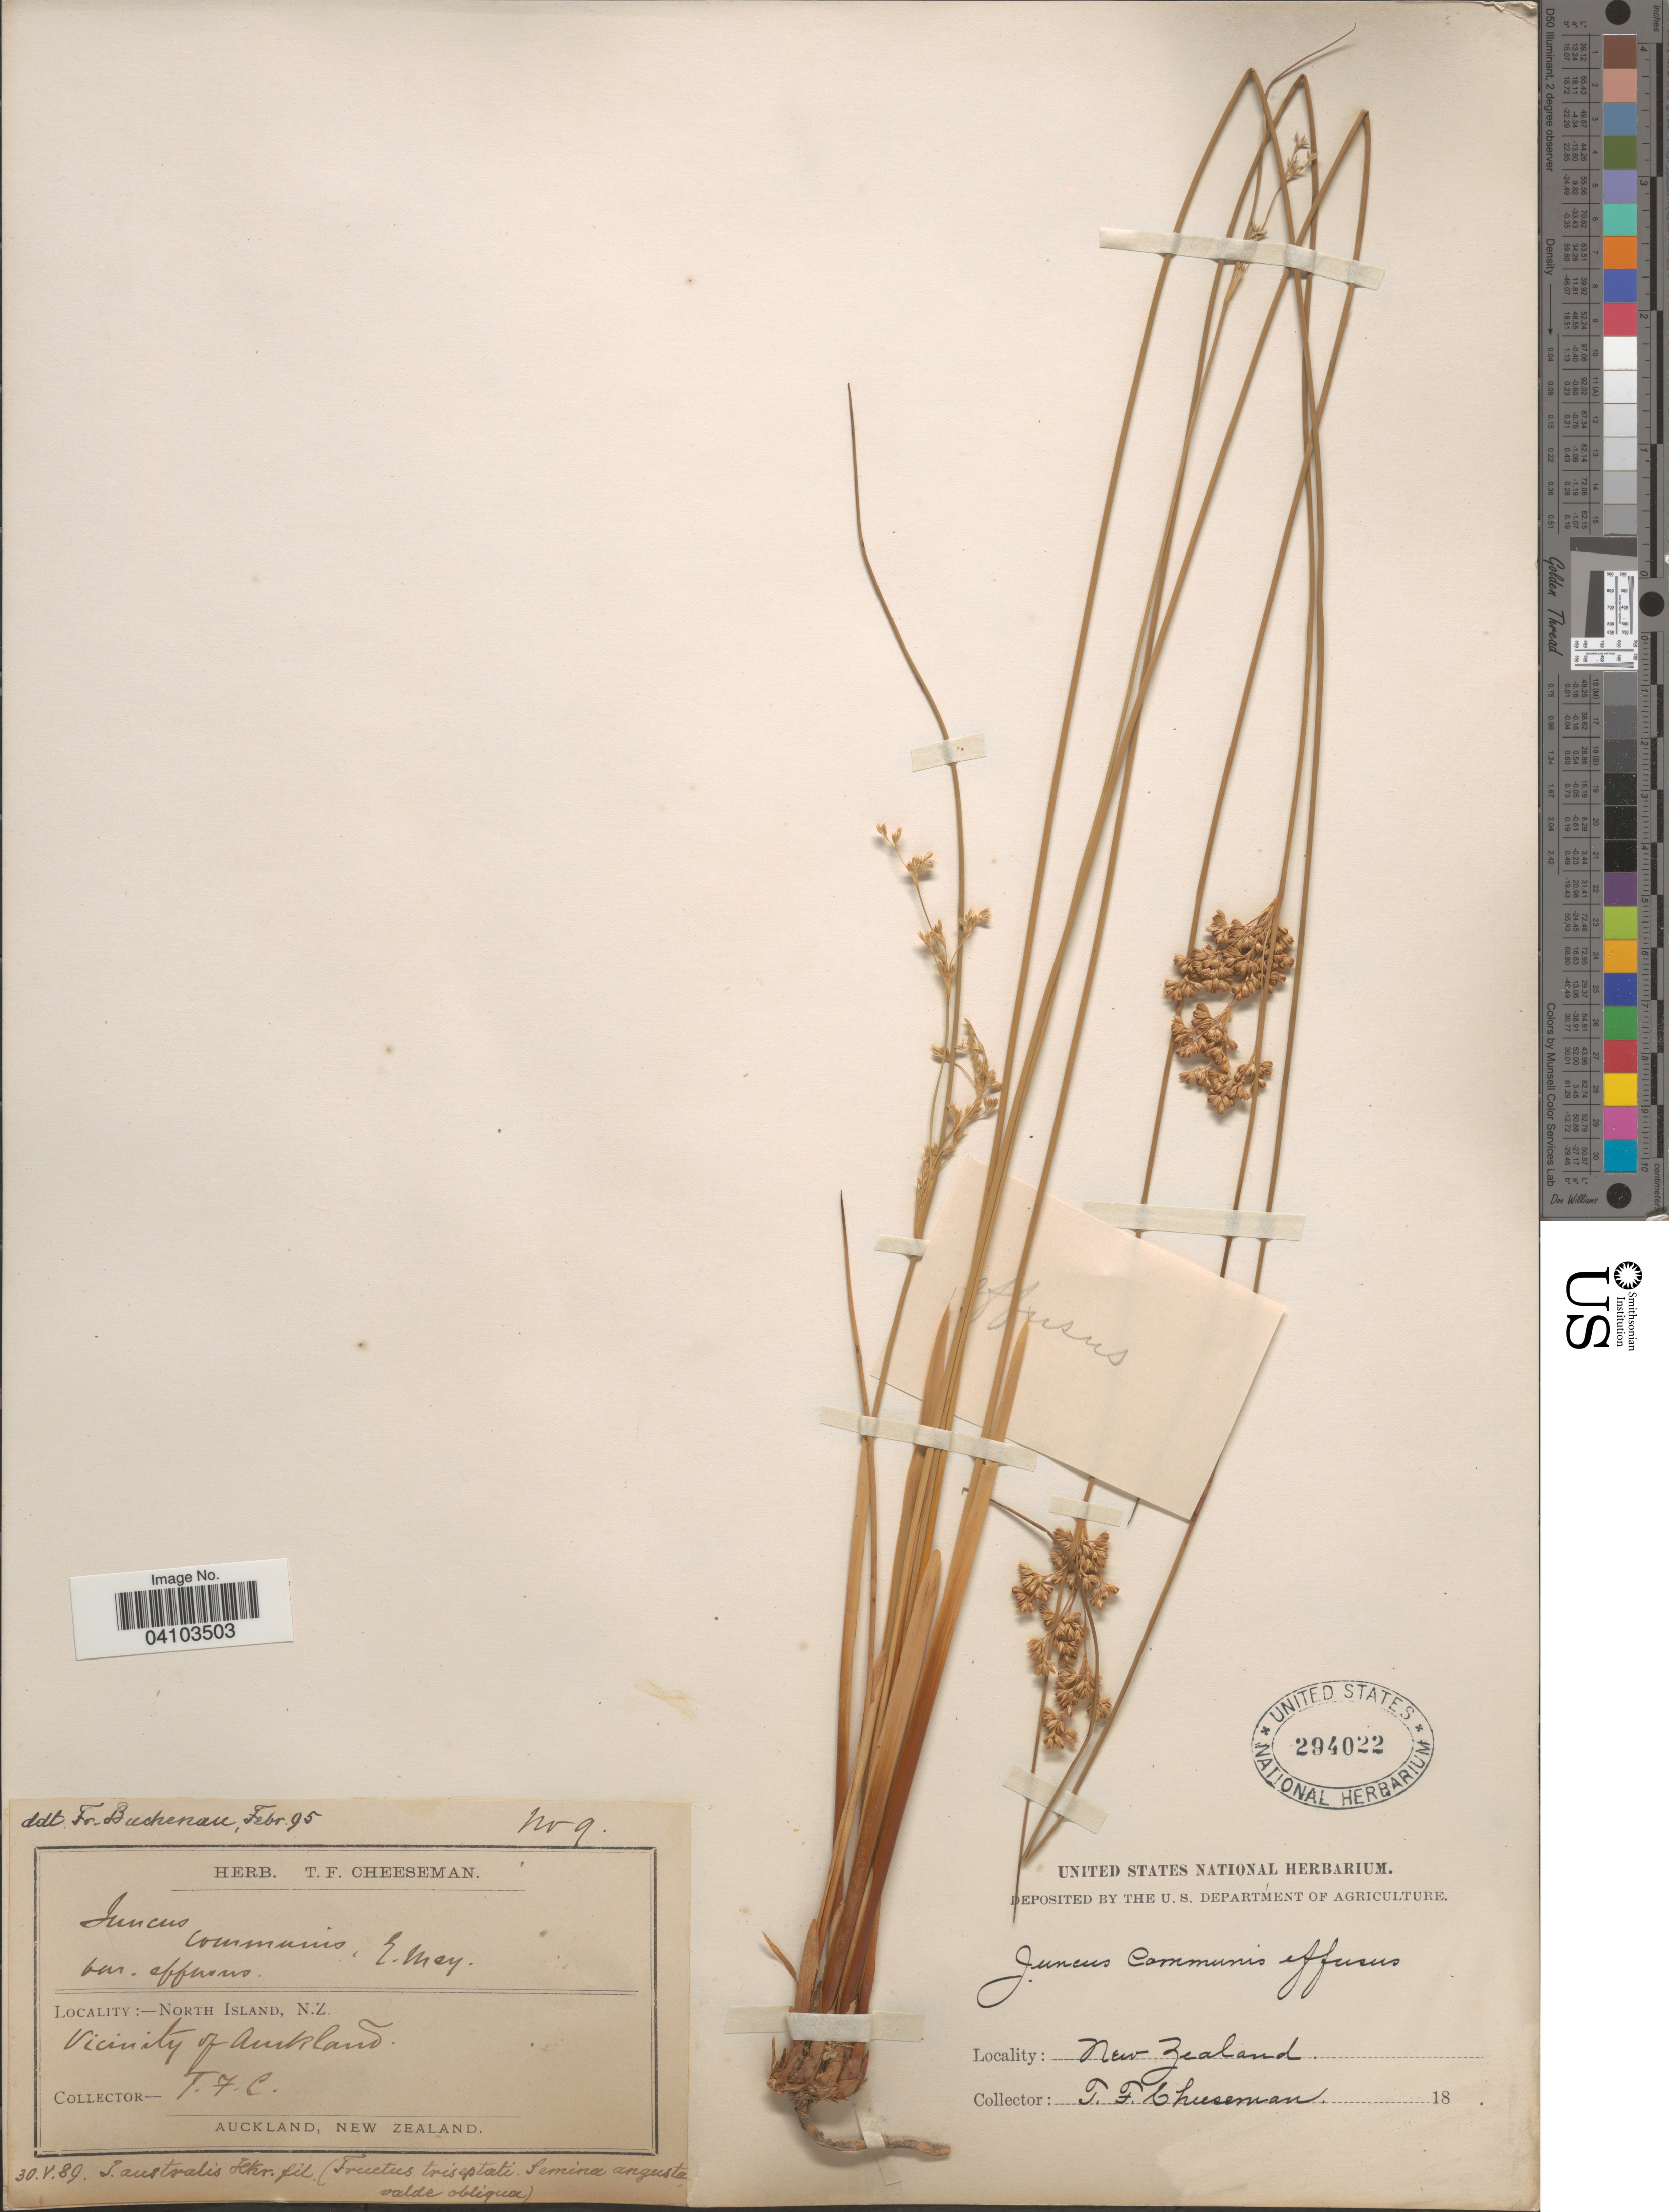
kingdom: Plantae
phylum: Tracheophyta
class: Liliopsida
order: Poales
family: Juncaceae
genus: Juncus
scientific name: Juncus vaginatus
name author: R. Br.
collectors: T. F. Cheeseman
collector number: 9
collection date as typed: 18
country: New Zealand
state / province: Auckland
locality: North Island. Vicinity of Auckland.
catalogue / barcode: US 294022